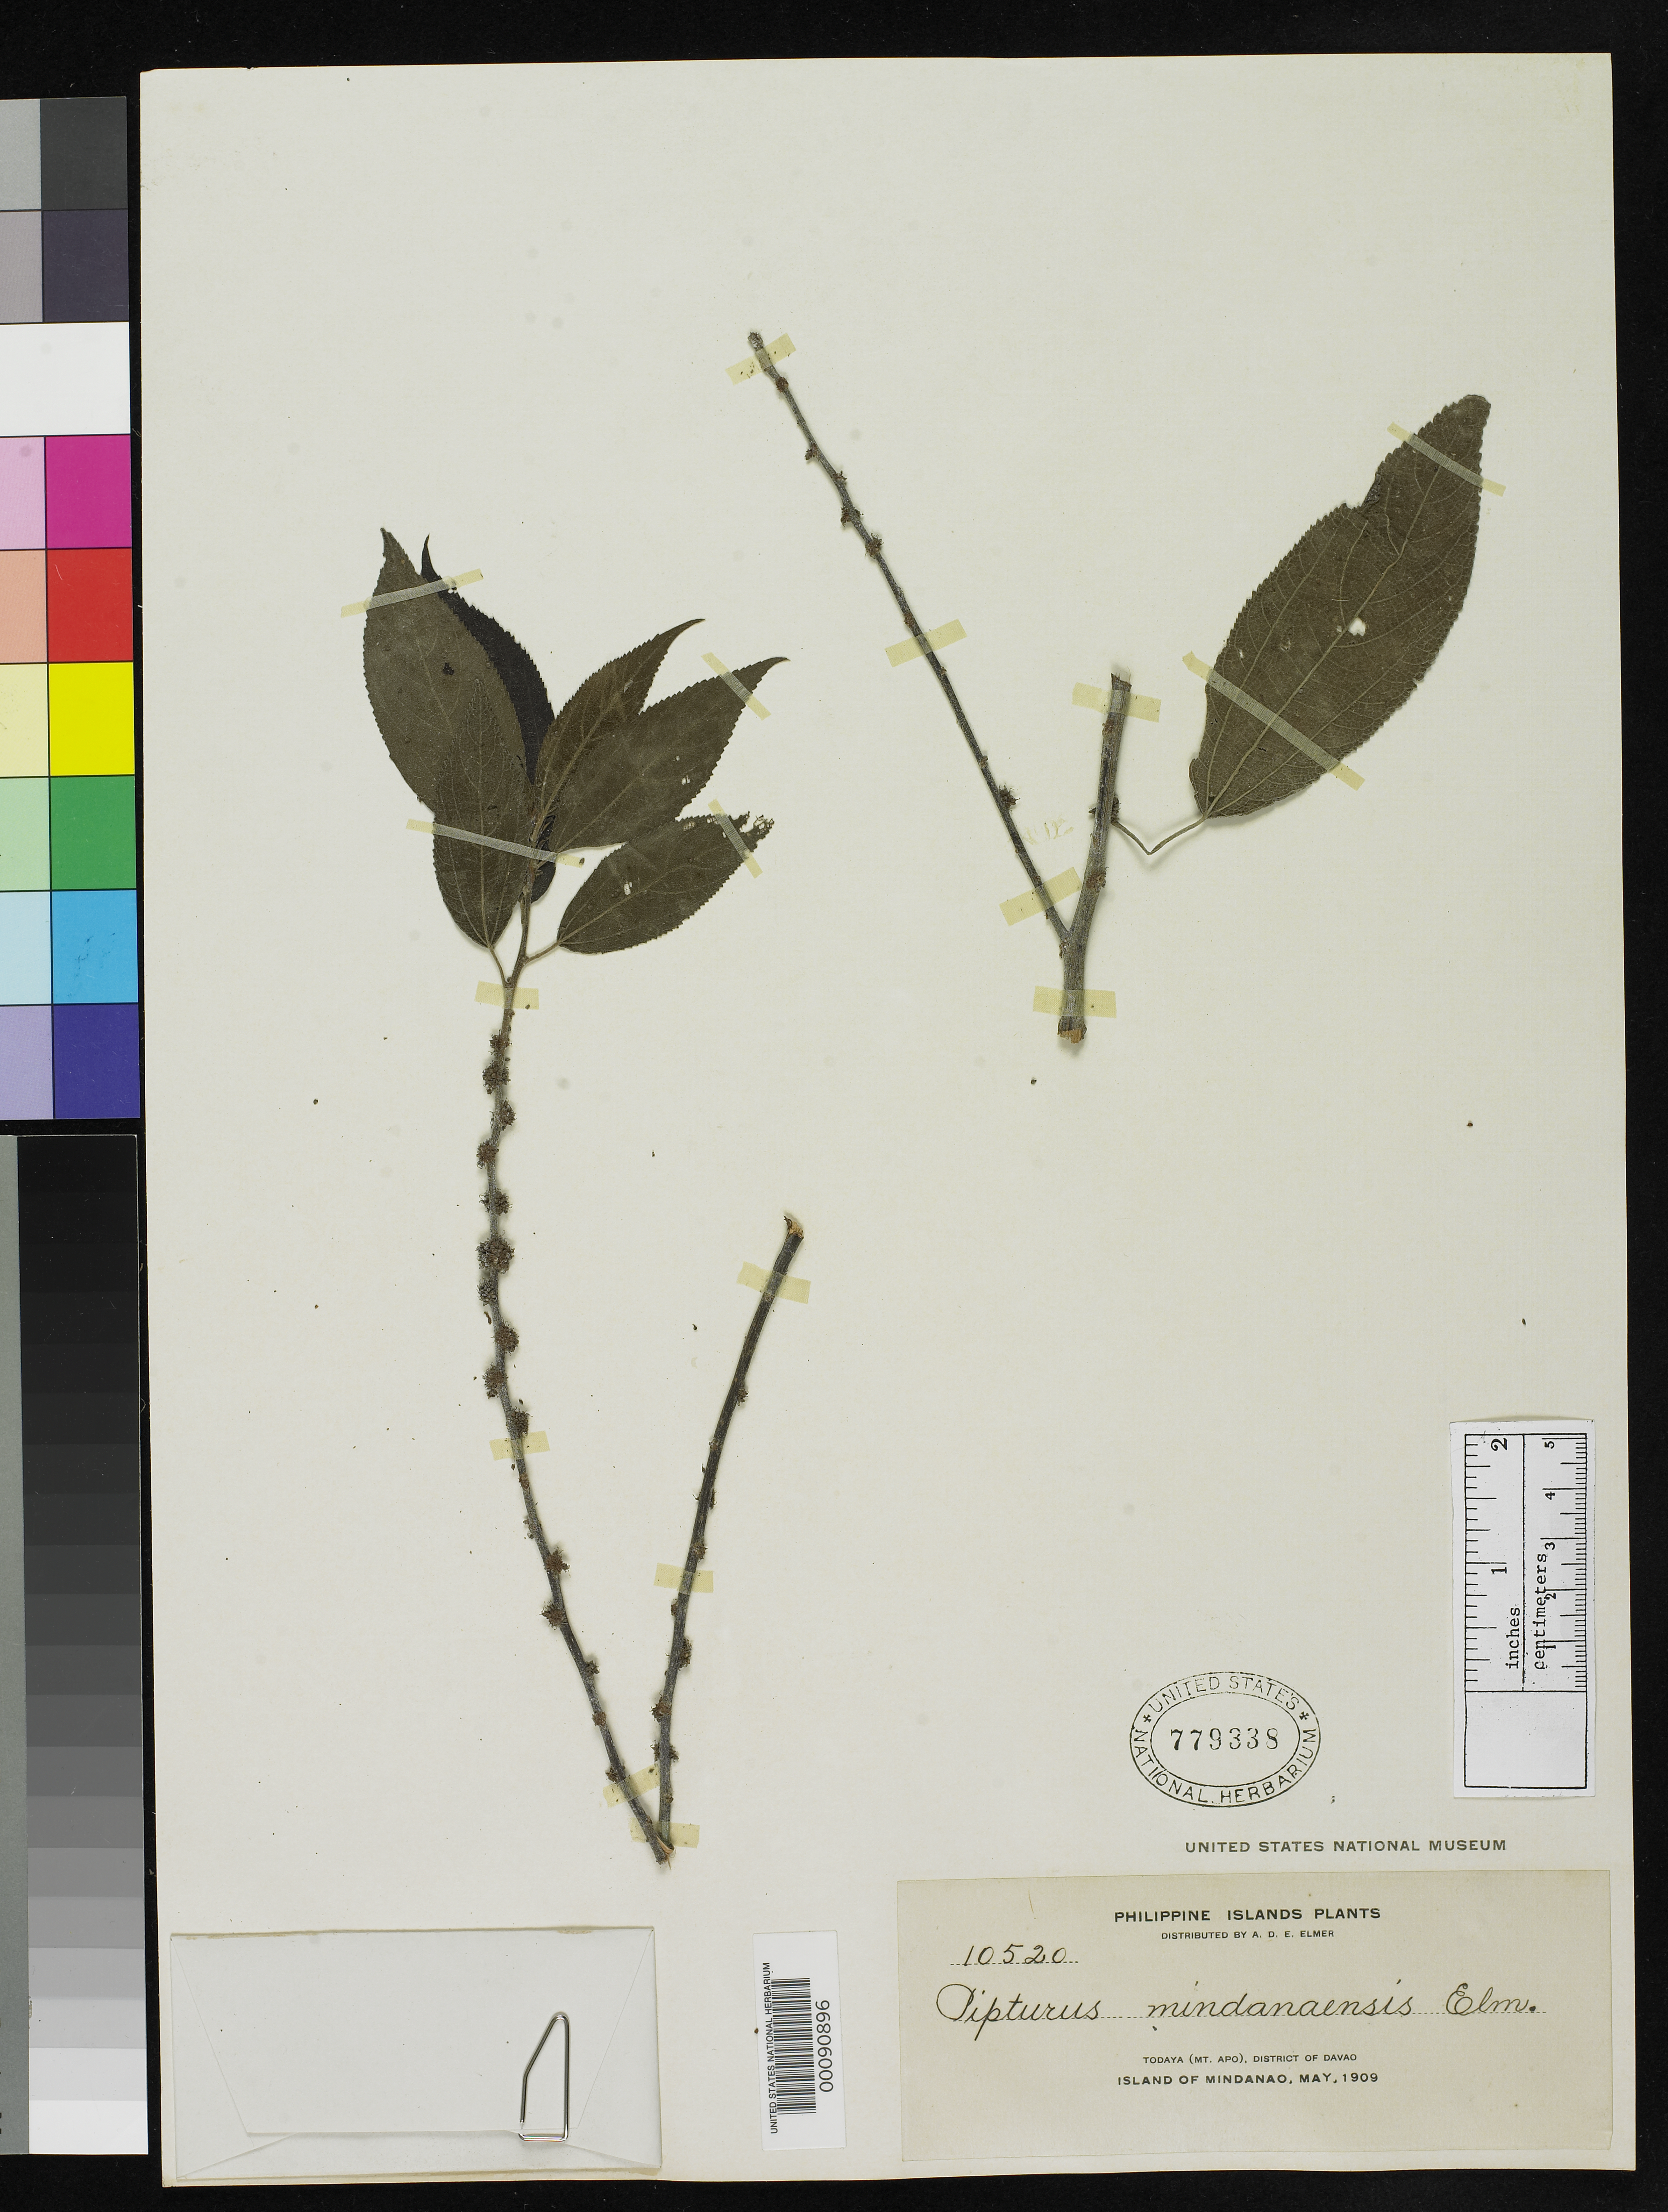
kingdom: Plantae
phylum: Tracheophyta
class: Magnoliopsida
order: Rosales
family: Urticaceae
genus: Pipturus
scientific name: Pipturus mindanaensis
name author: Elmer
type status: Isotype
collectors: A. D. E. Elmer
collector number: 10520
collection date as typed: May 1909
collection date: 1909-05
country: Philippines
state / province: Davao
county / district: Davao del Sur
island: Mindanao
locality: Todaya, Mt. Apo.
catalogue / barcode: US 779338